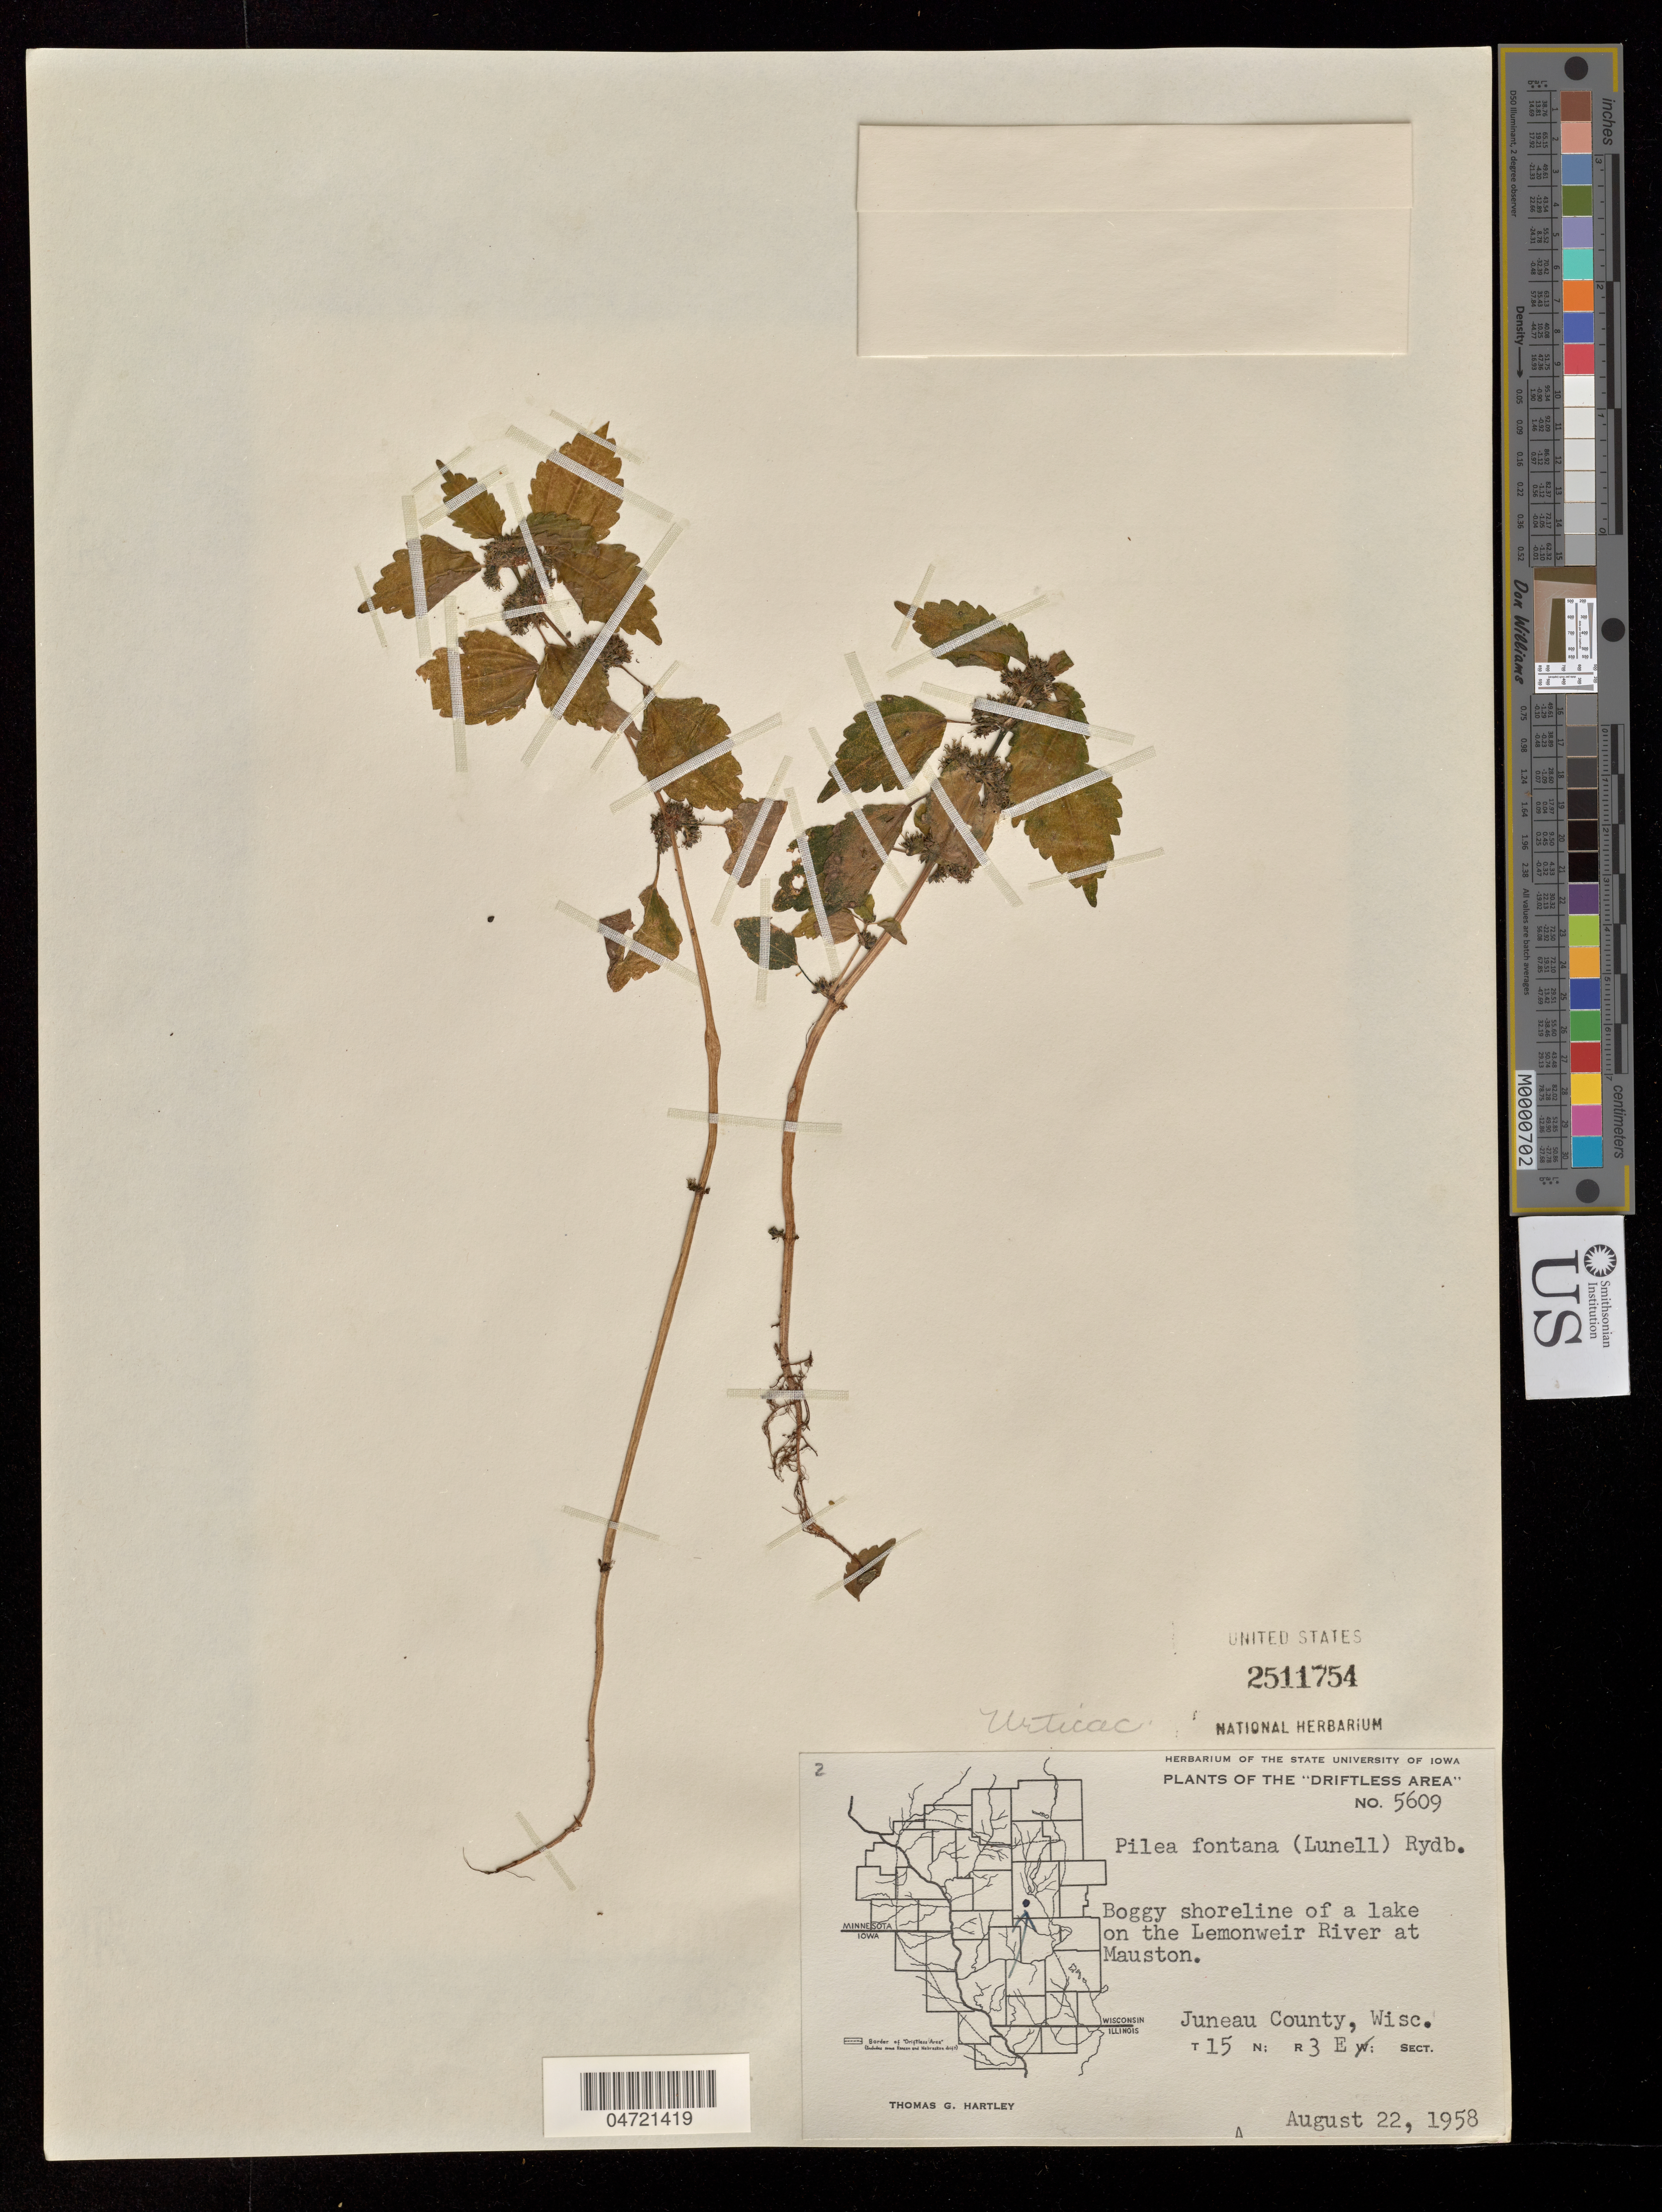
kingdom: Plantae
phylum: Tracheophyta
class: Magnoliopsida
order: Rosales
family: Urticaceae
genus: Pilea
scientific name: Pilea fontana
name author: (Lunell) Rydb.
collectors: T. G. Hartley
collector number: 5609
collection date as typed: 22 Aug 1958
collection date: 1958-08-22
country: United States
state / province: Wisconsin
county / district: Juneau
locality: Lemonweir River at Mauston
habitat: Boggy shoreline of a lake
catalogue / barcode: US 2511754